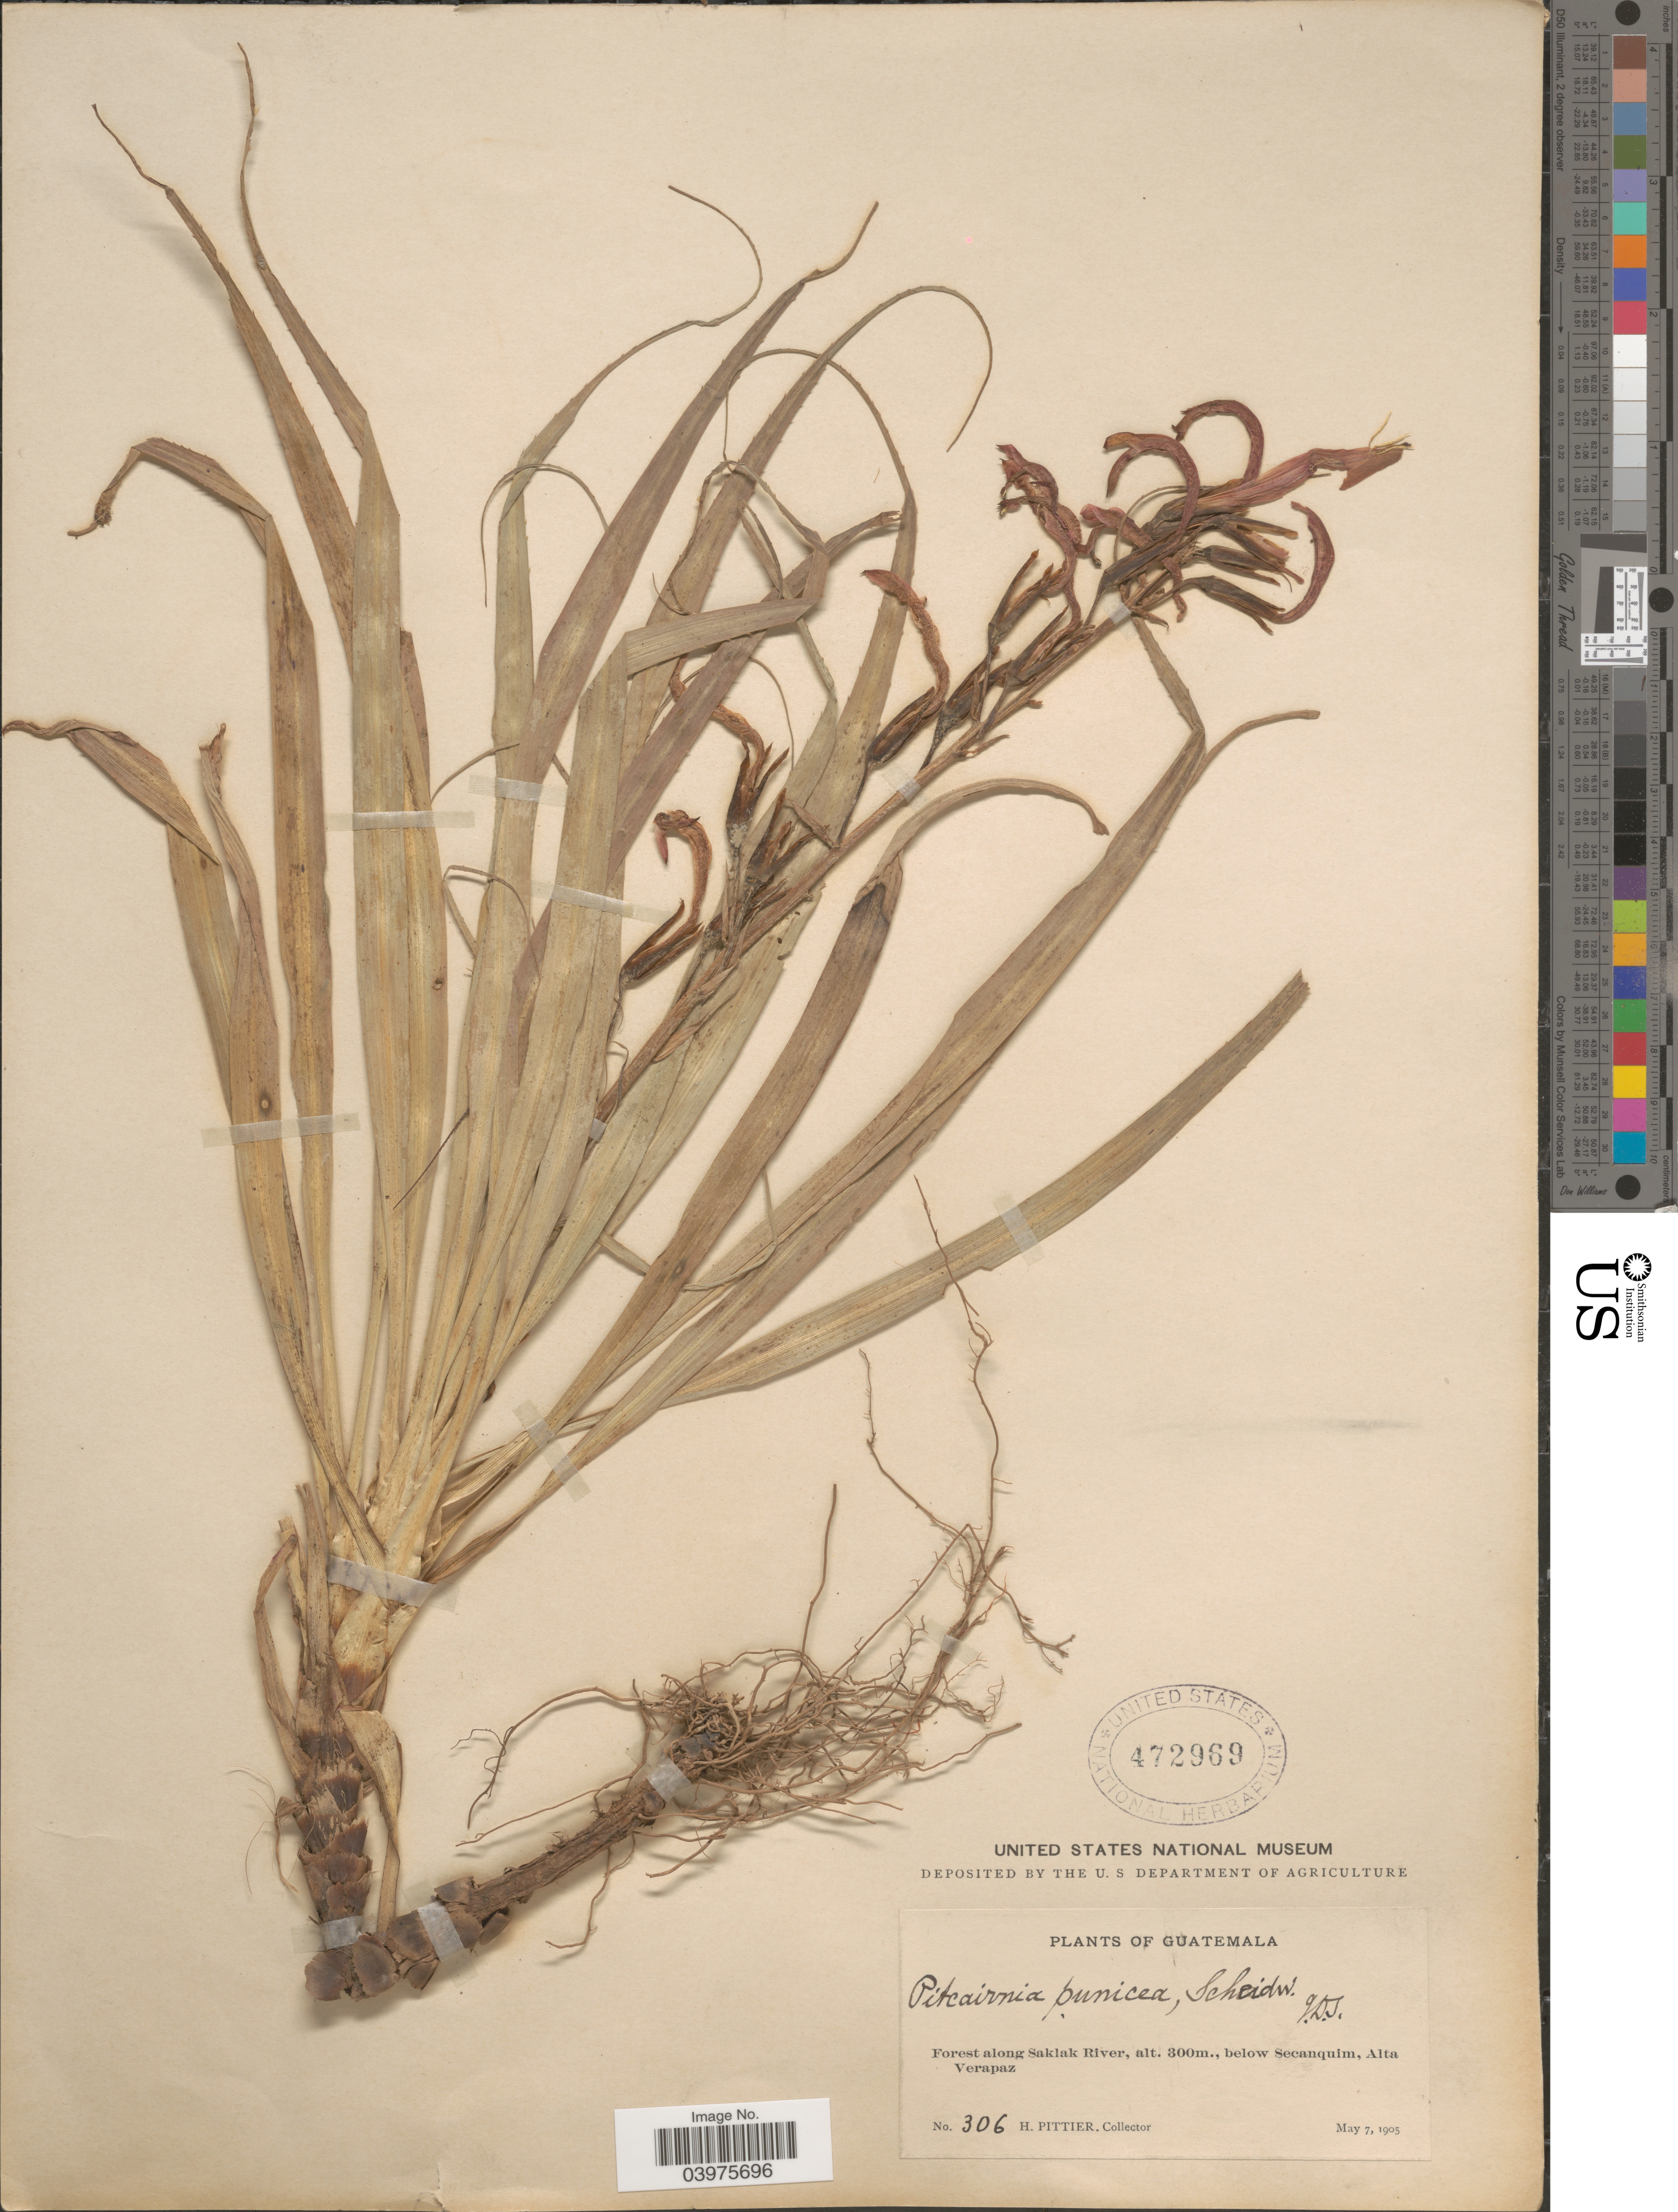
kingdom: Plantae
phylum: Tracheophyta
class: Liliopsida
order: Poales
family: Bromeliaceae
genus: Pitcairnia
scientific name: Pitcairnia punicea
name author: Scheidw.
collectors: H. F. Pittier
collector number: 306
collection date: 1905-05-07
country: Guatemala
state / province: Alta Verapaz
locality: Forest along Saklak River, below Secanquim.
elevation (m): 300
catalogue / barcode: US 472969